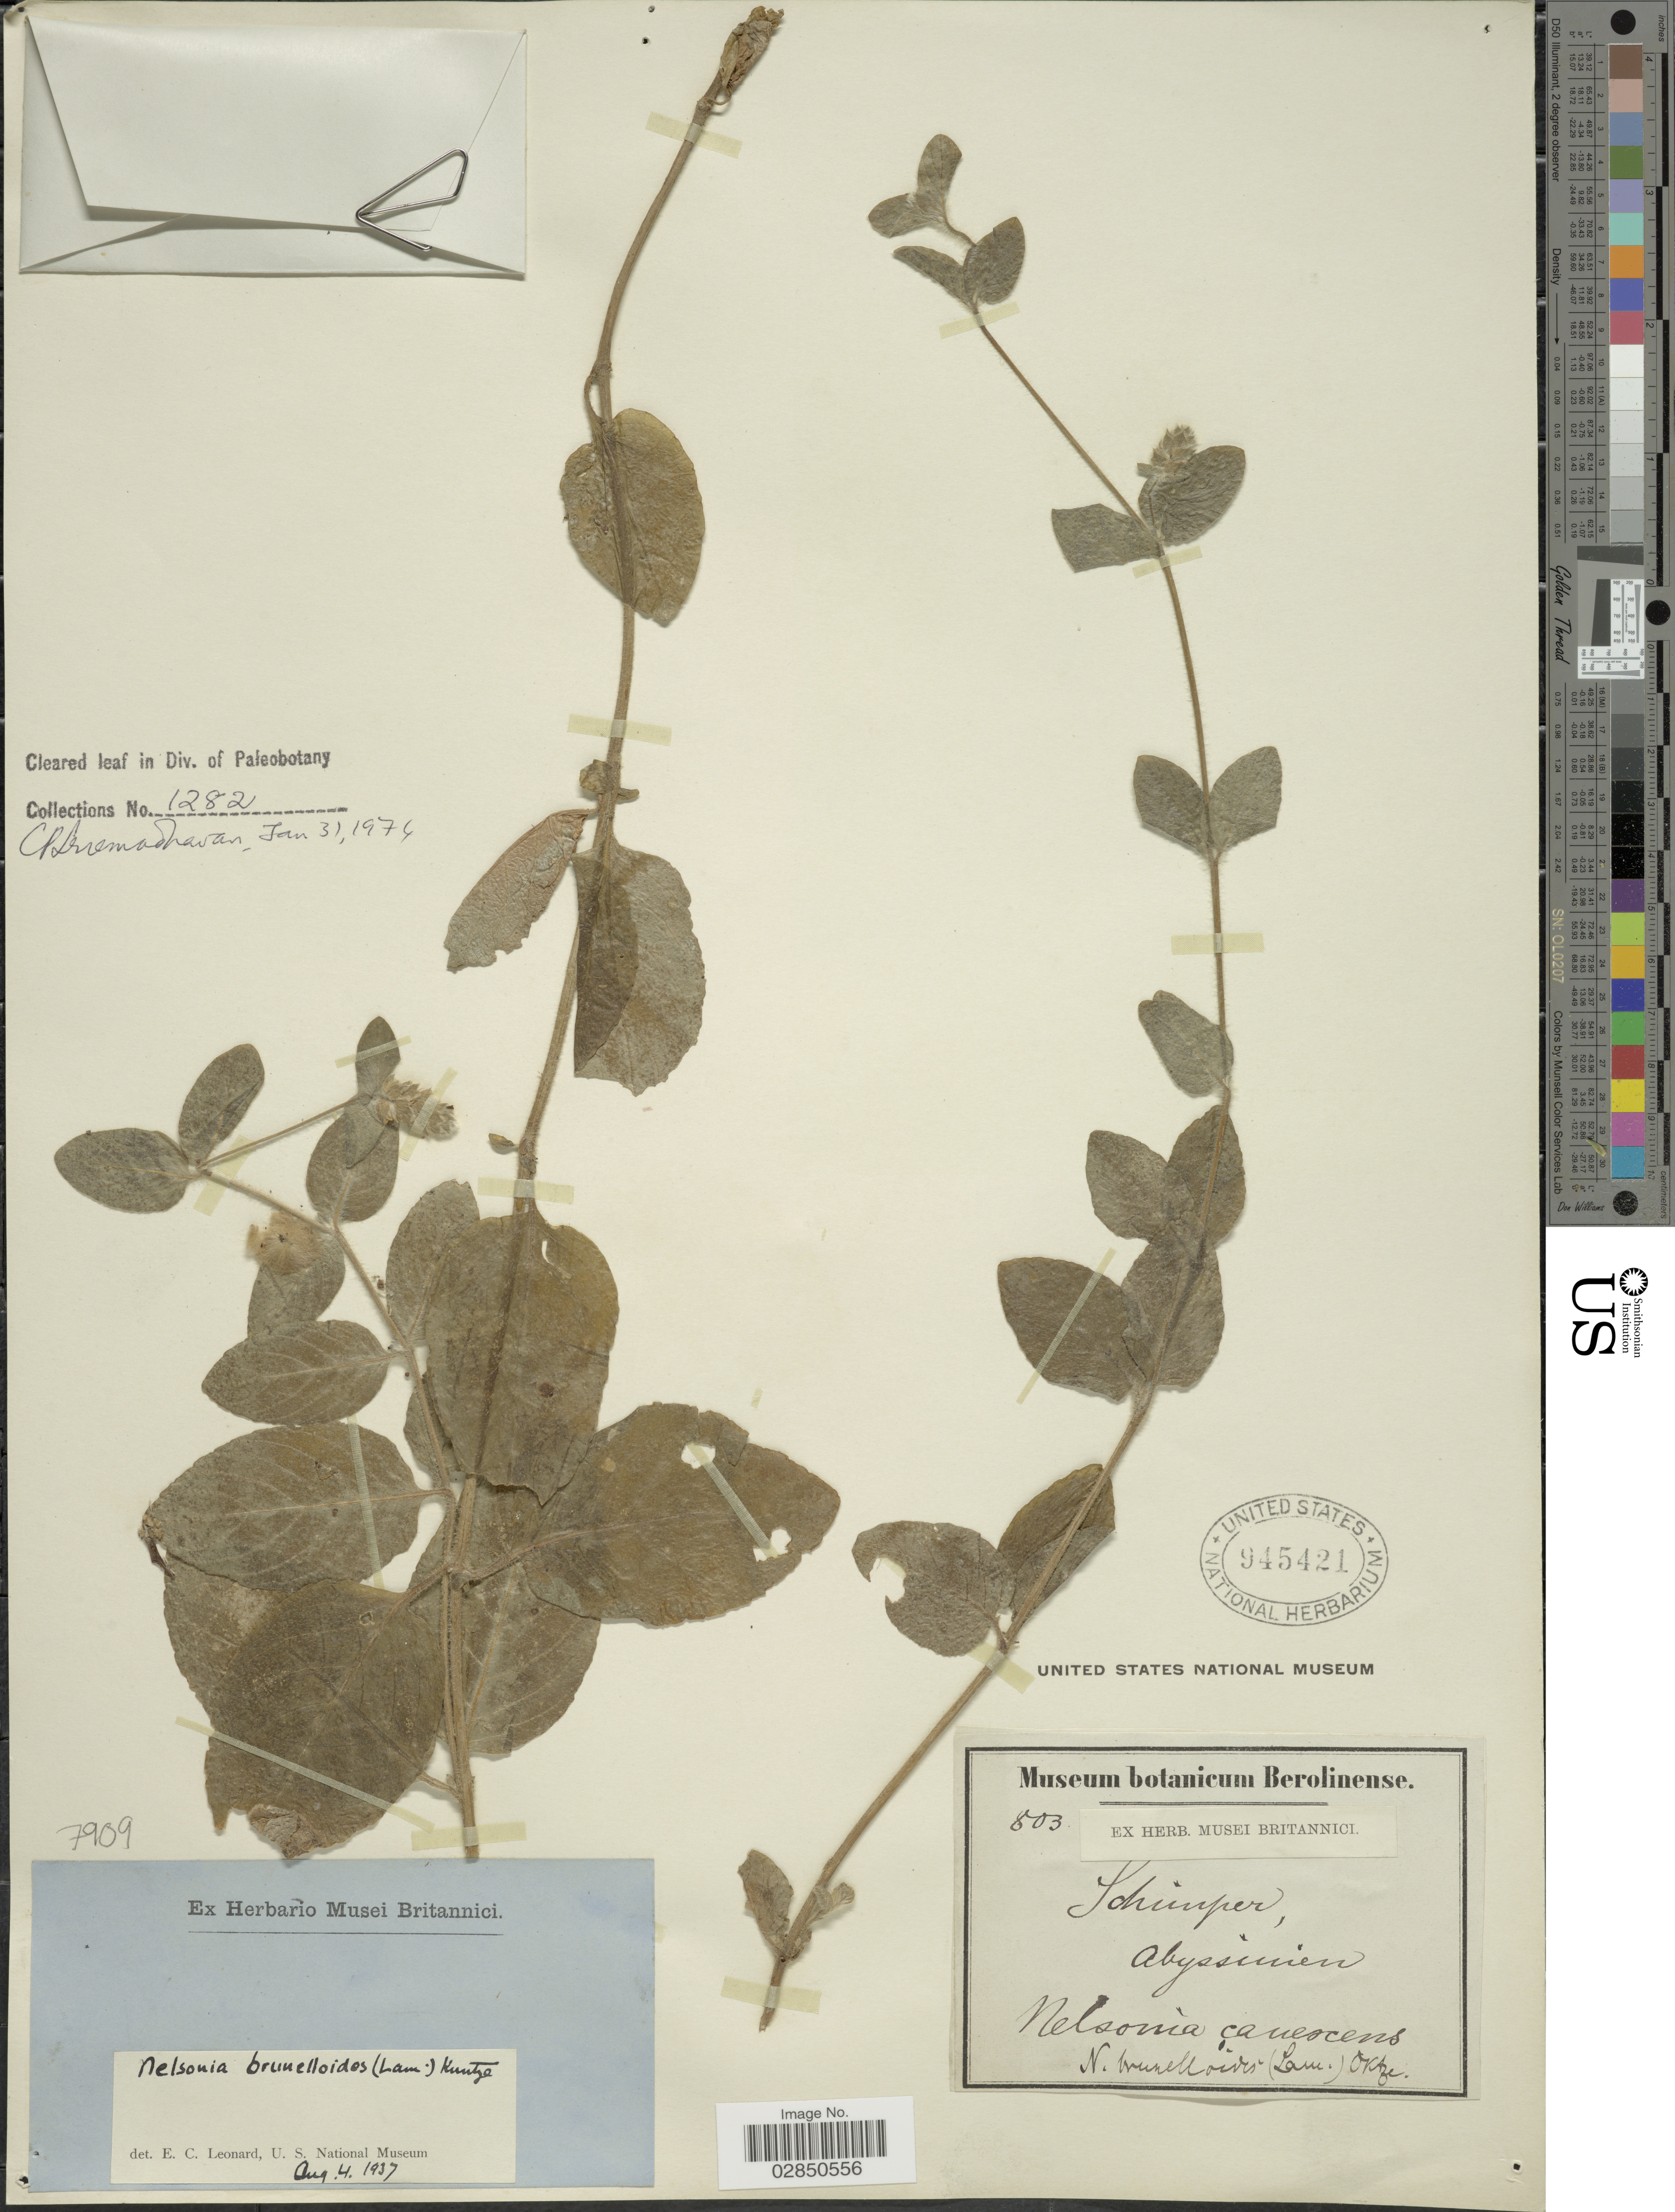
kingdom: Plantae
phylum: Tracheophyta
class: Magnoliopsida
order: Lamiales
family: Acanthaceae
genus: Nelsonia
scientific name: Nelsonia brunelloides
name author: (Lam.) Kuntze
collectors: -. Schimper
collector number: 803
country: Ethiopia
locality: Abyssinien.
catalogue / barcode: US 945421